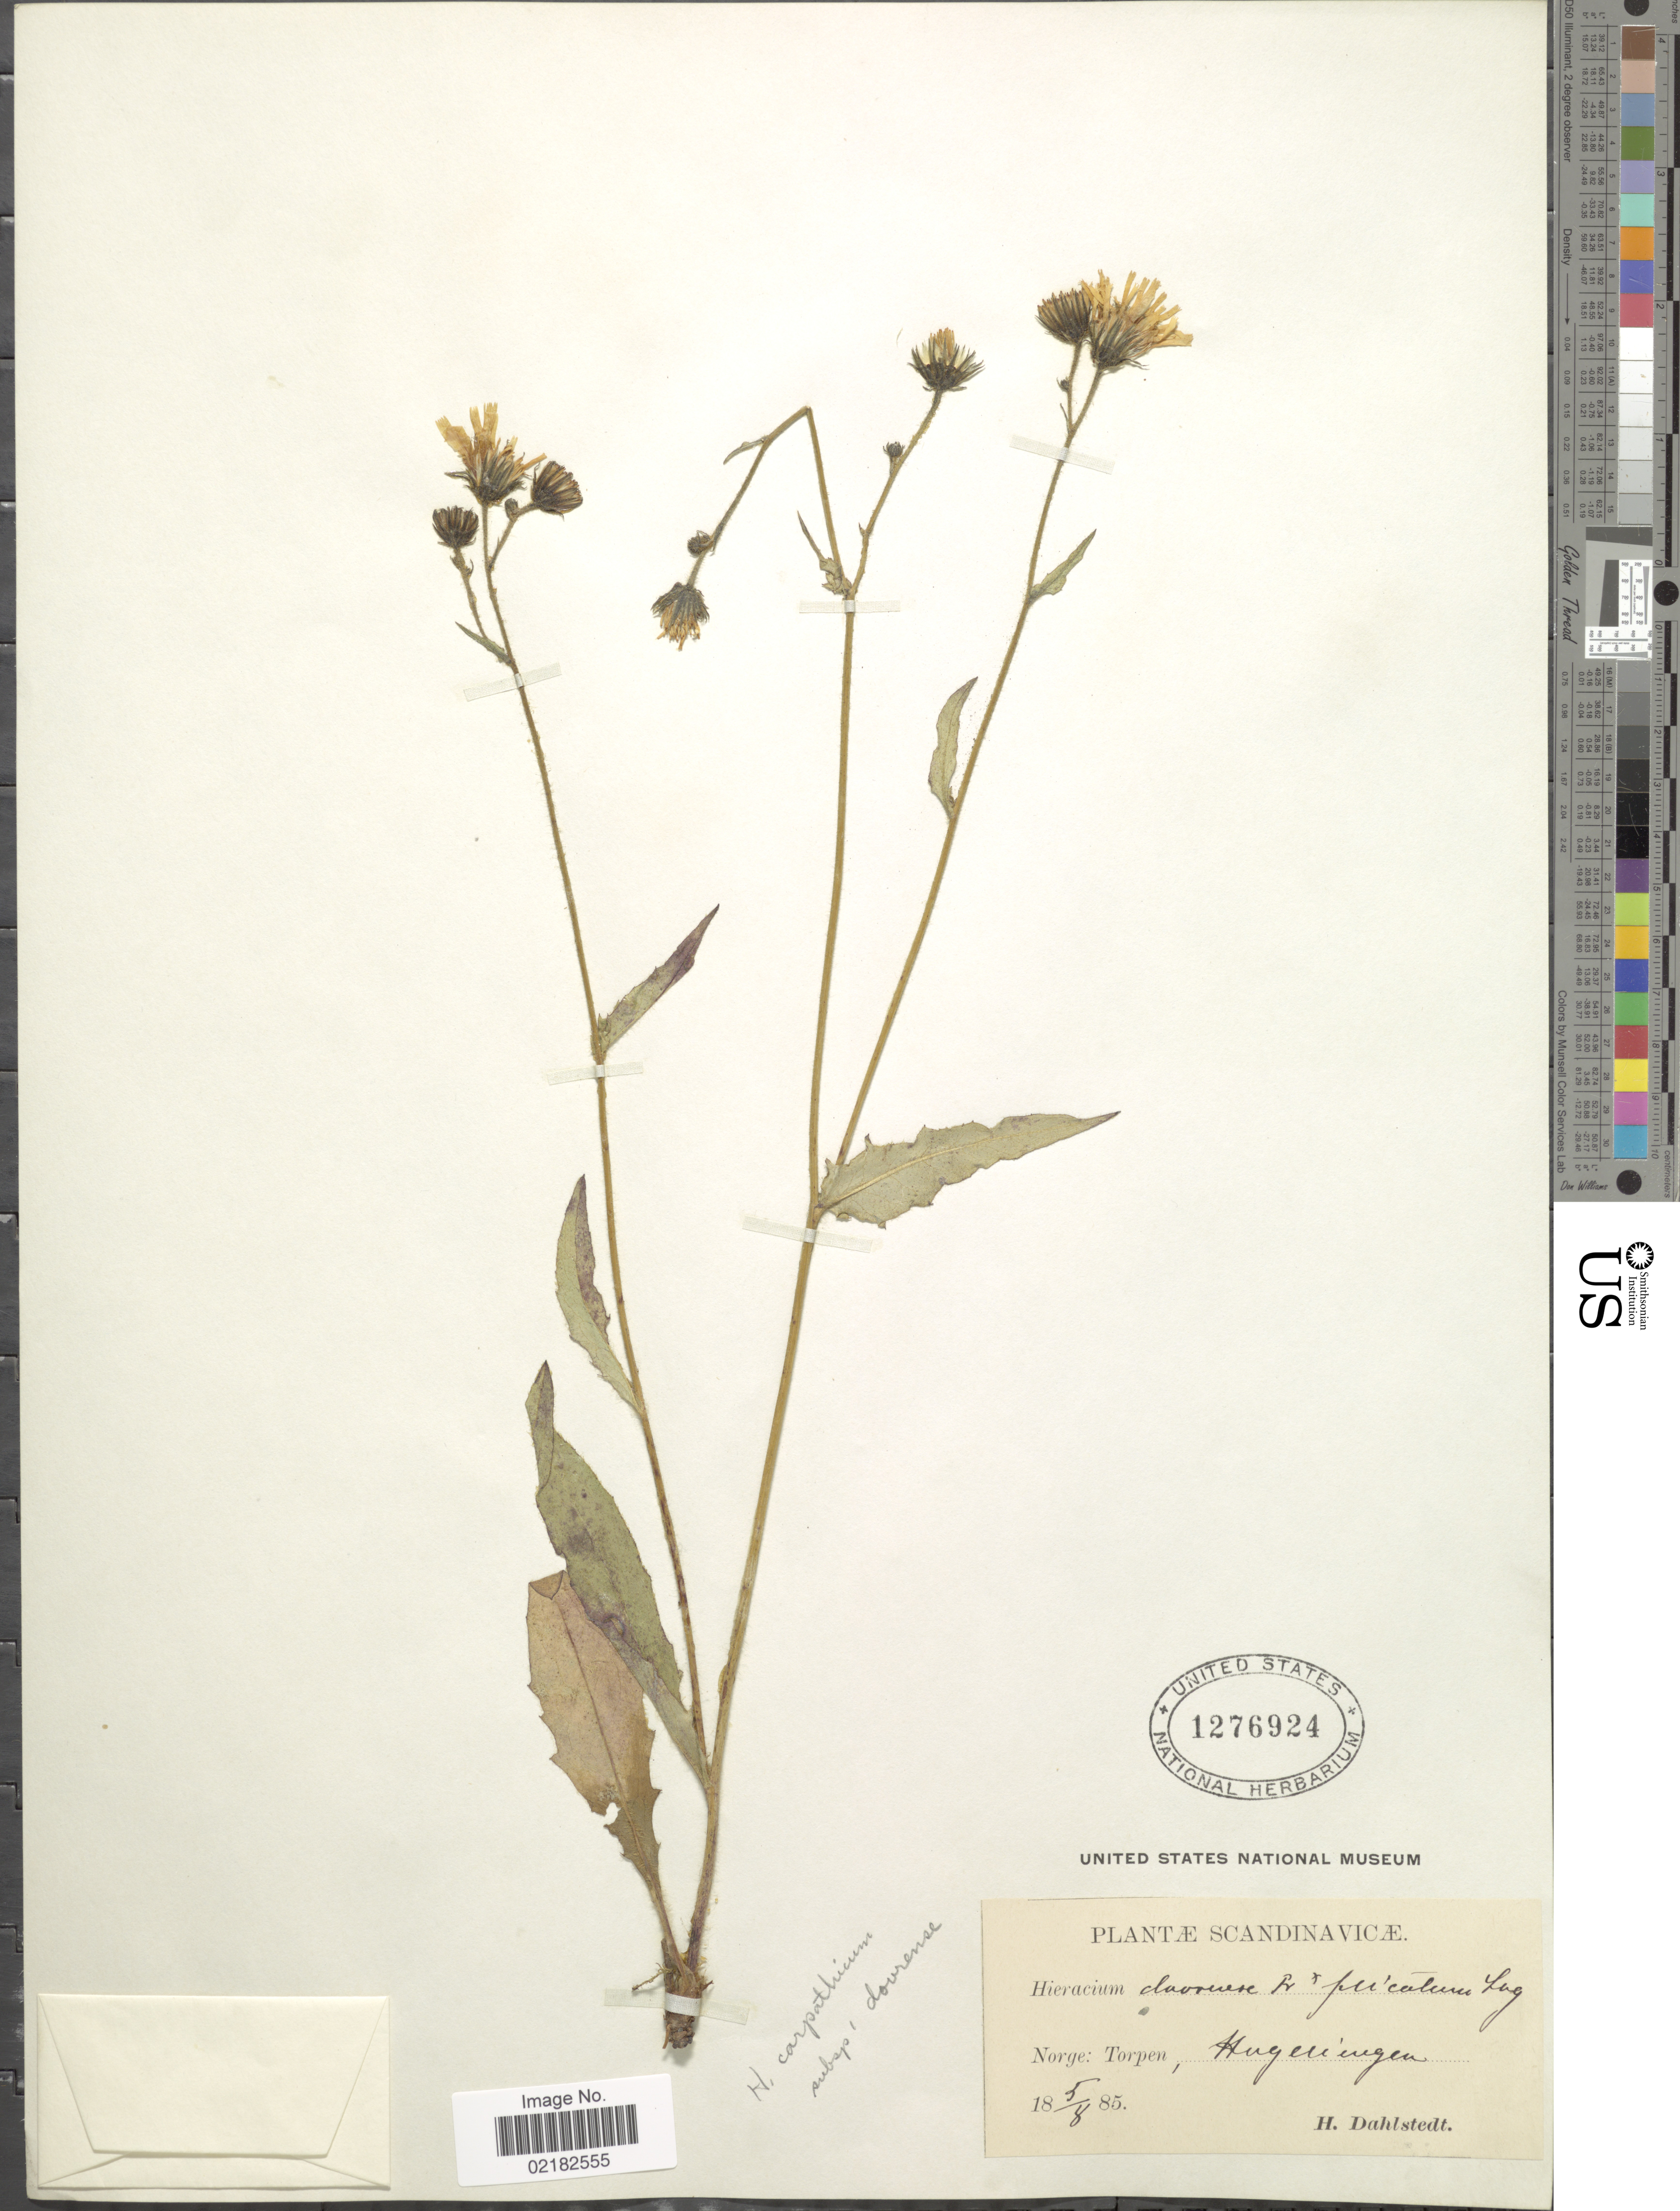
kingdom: Plantae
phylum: Tracheophyta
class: Magnoliopsida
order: Asterales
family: Asteraceae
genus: Hieracium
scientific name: Hieracium carpathicum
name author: Besser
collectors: H. G. Dahlstedt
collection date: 1885-08-05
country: Norway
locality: Norge, Torpen, Hugeriengen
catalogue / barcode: US 1276924